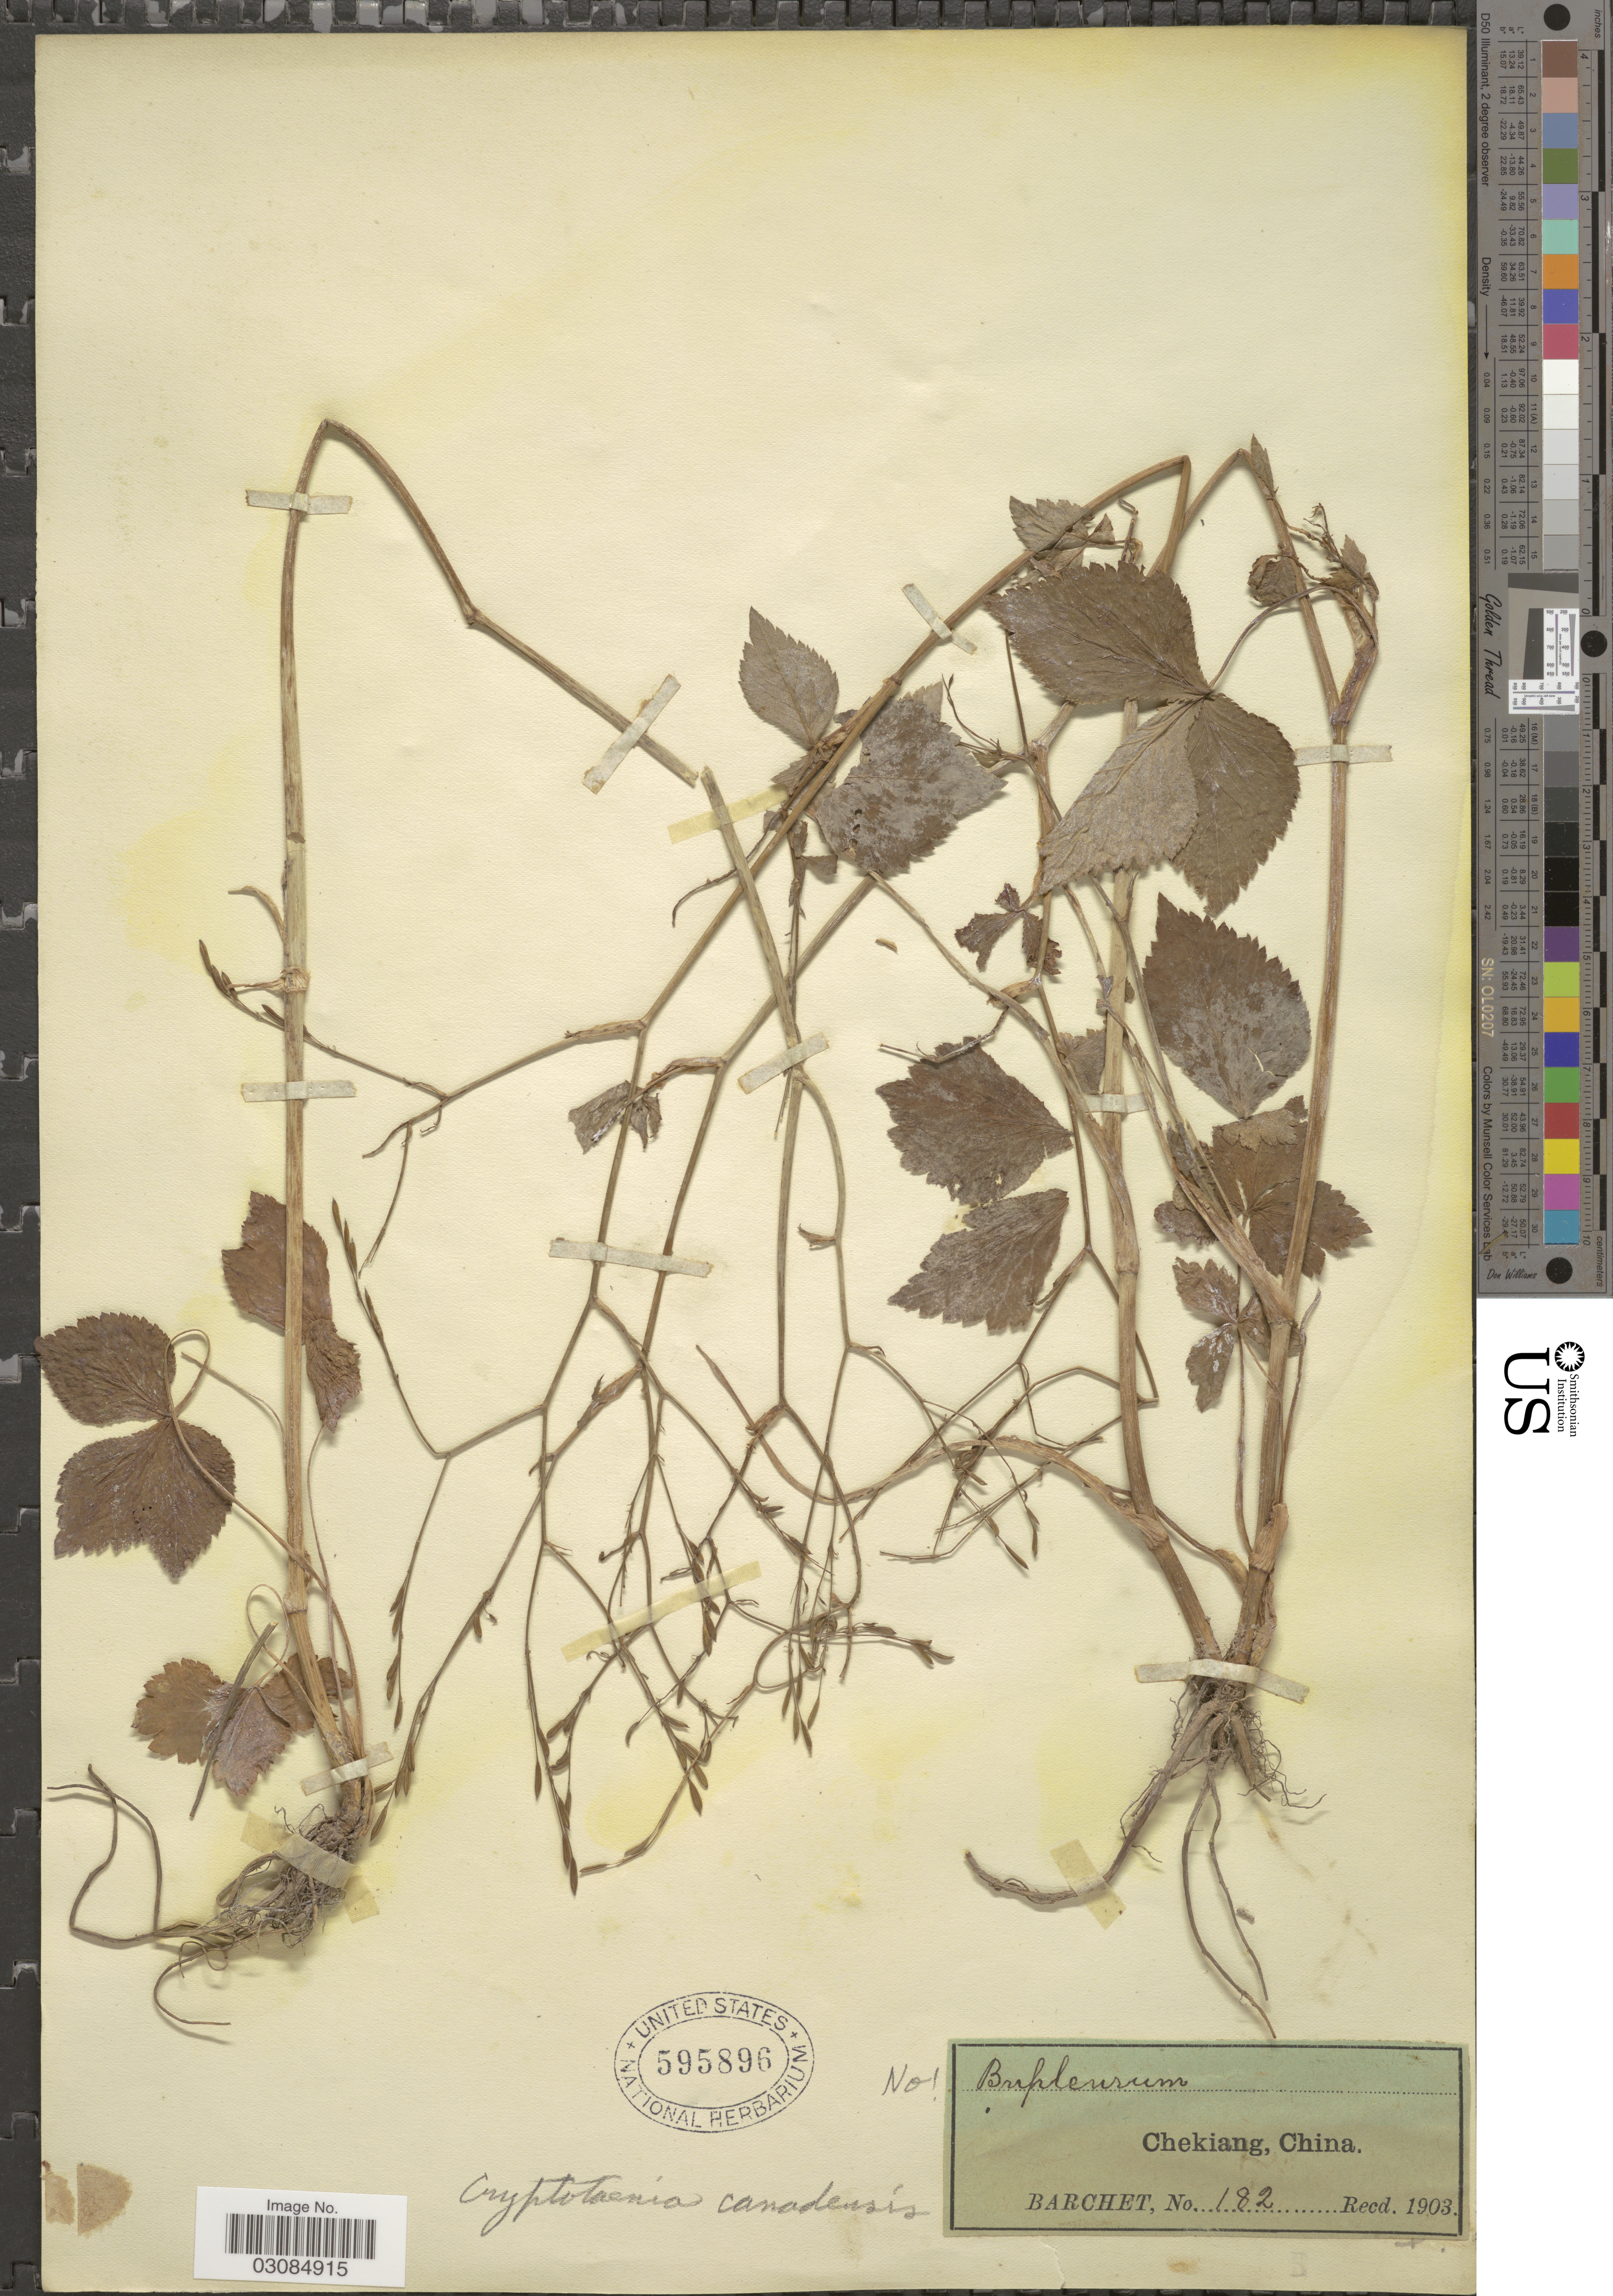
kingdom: Plantae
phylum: Tracheophyta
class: Magnoliopsida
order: Apiales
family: Apiaceae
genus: Cryptotaenia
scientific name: Cryptotaenia canadensis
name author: (L.) DC.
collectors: Barchet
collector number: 182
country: China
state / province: Zhejiang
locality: Chekiang.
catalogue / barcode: US 595896